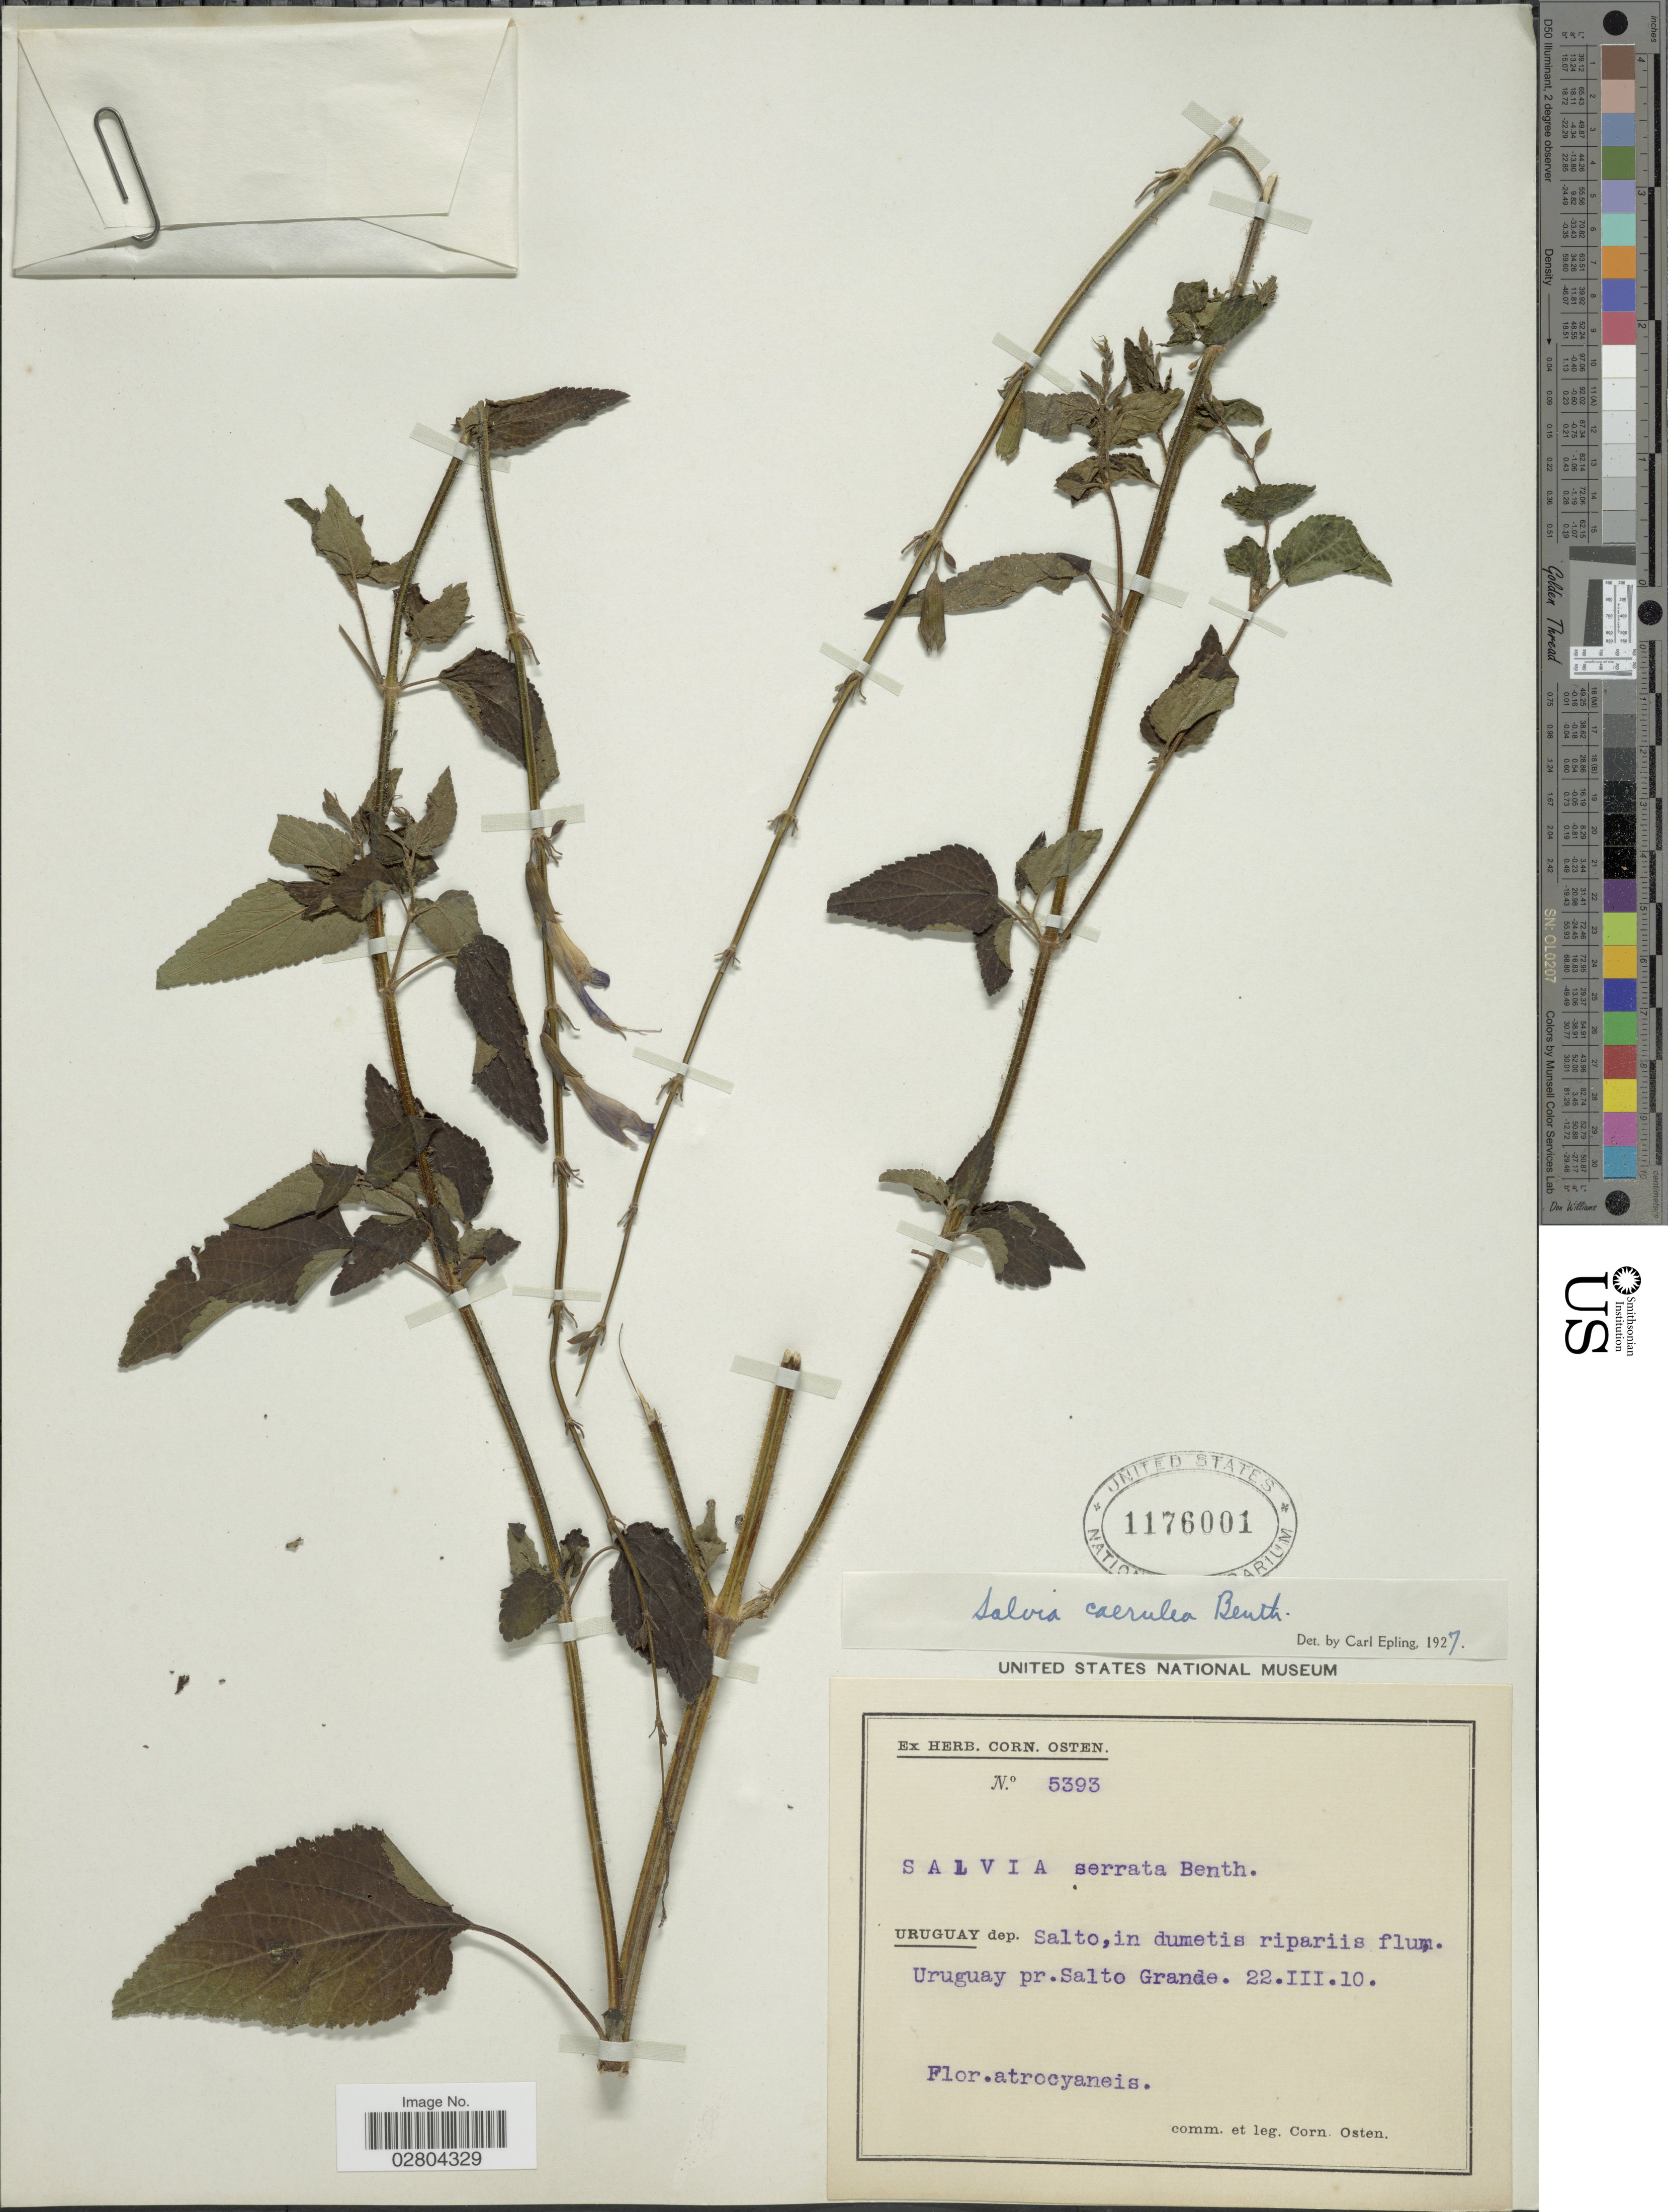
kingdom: Plantae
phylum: Tracheophyta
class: Magnoliopsida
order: Lamiales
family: Lamiaceae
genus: Salvia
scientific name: Salvia guaranitica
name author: A. St.-Hil. ex Benth.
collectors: C. Osten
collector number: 5393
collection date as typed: Transcribed d/m/y: 22/3/10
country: Uruguay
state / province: Salto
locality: Dep. Salto, in dumetis ripariis flum. Uruguay pr. Salto Grande.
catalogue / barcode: US 1176001